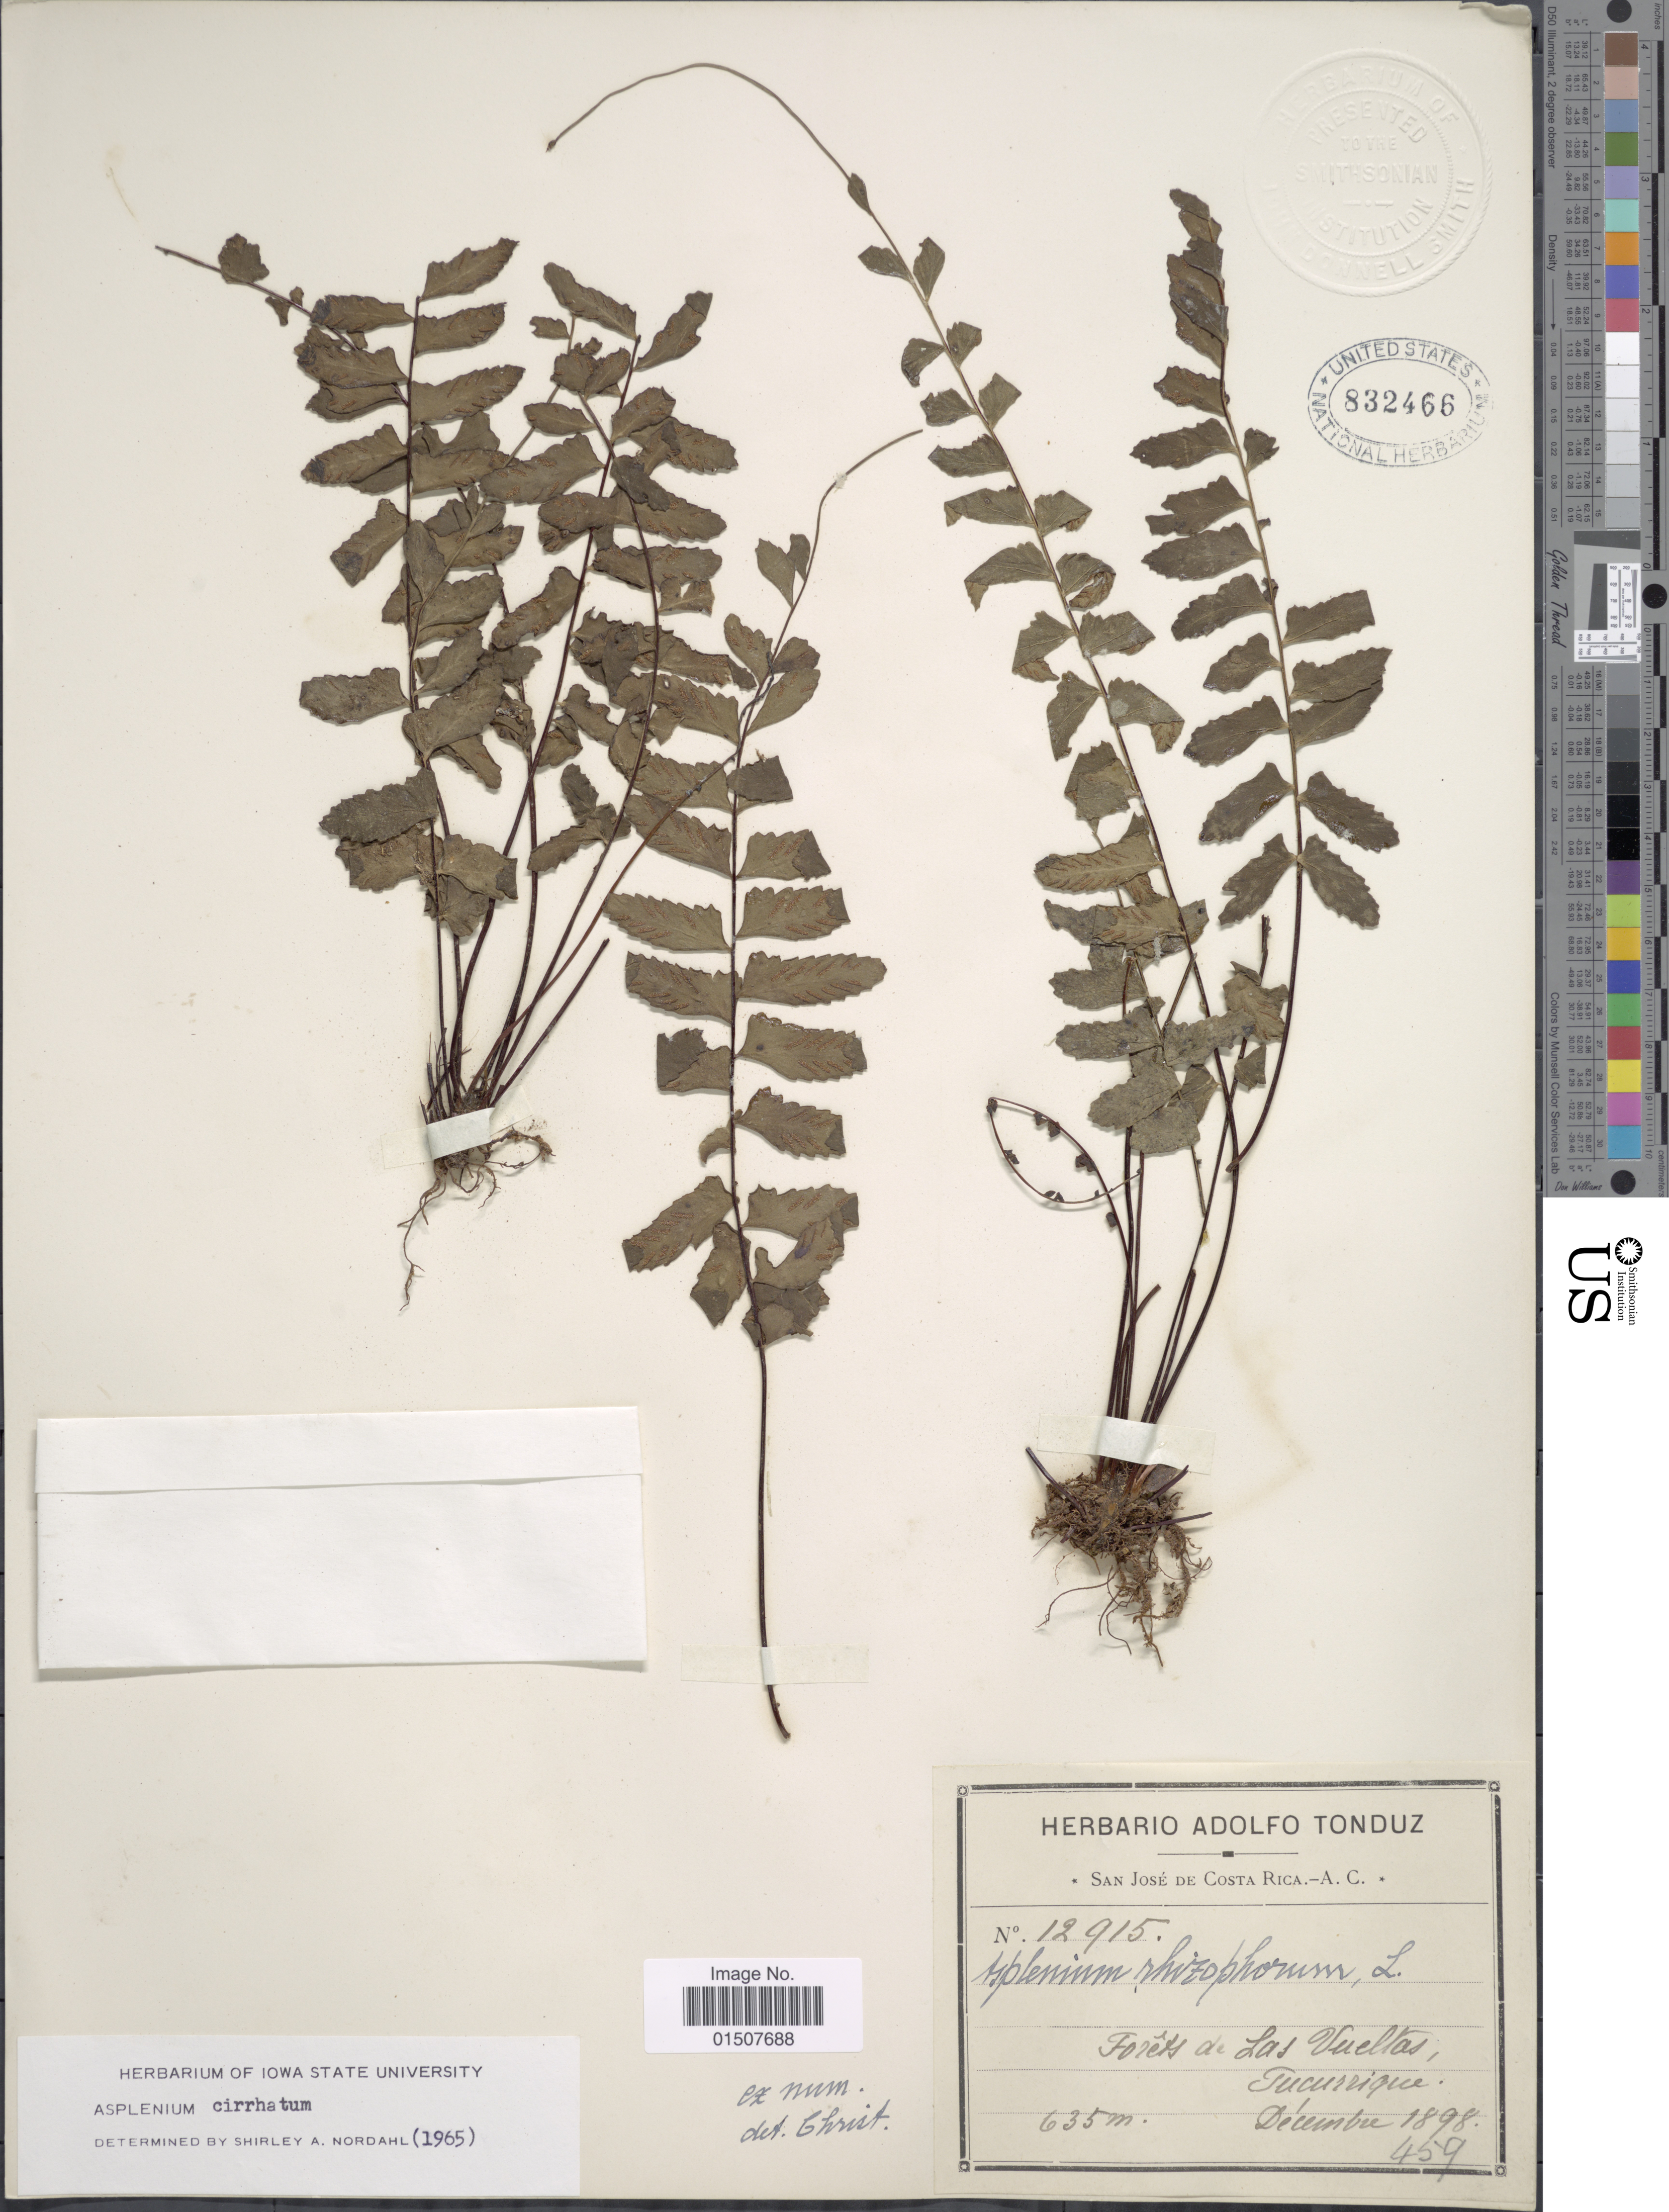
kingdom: Plantae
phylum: Tracheophyta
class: Polypodiopsida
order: Polypodiales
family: Aspleniaceae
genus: Asplenium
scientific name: Asplenium radicans var. cirrhatum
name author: (Rich. ex Willd.) Rosenst.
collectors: ex Herb. Adolfo Tonduz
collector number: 459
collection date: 1898-12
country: Costa Rica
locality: Forêts de Las Vueltas, Tucurrique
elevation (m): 635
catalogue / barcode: US 832466